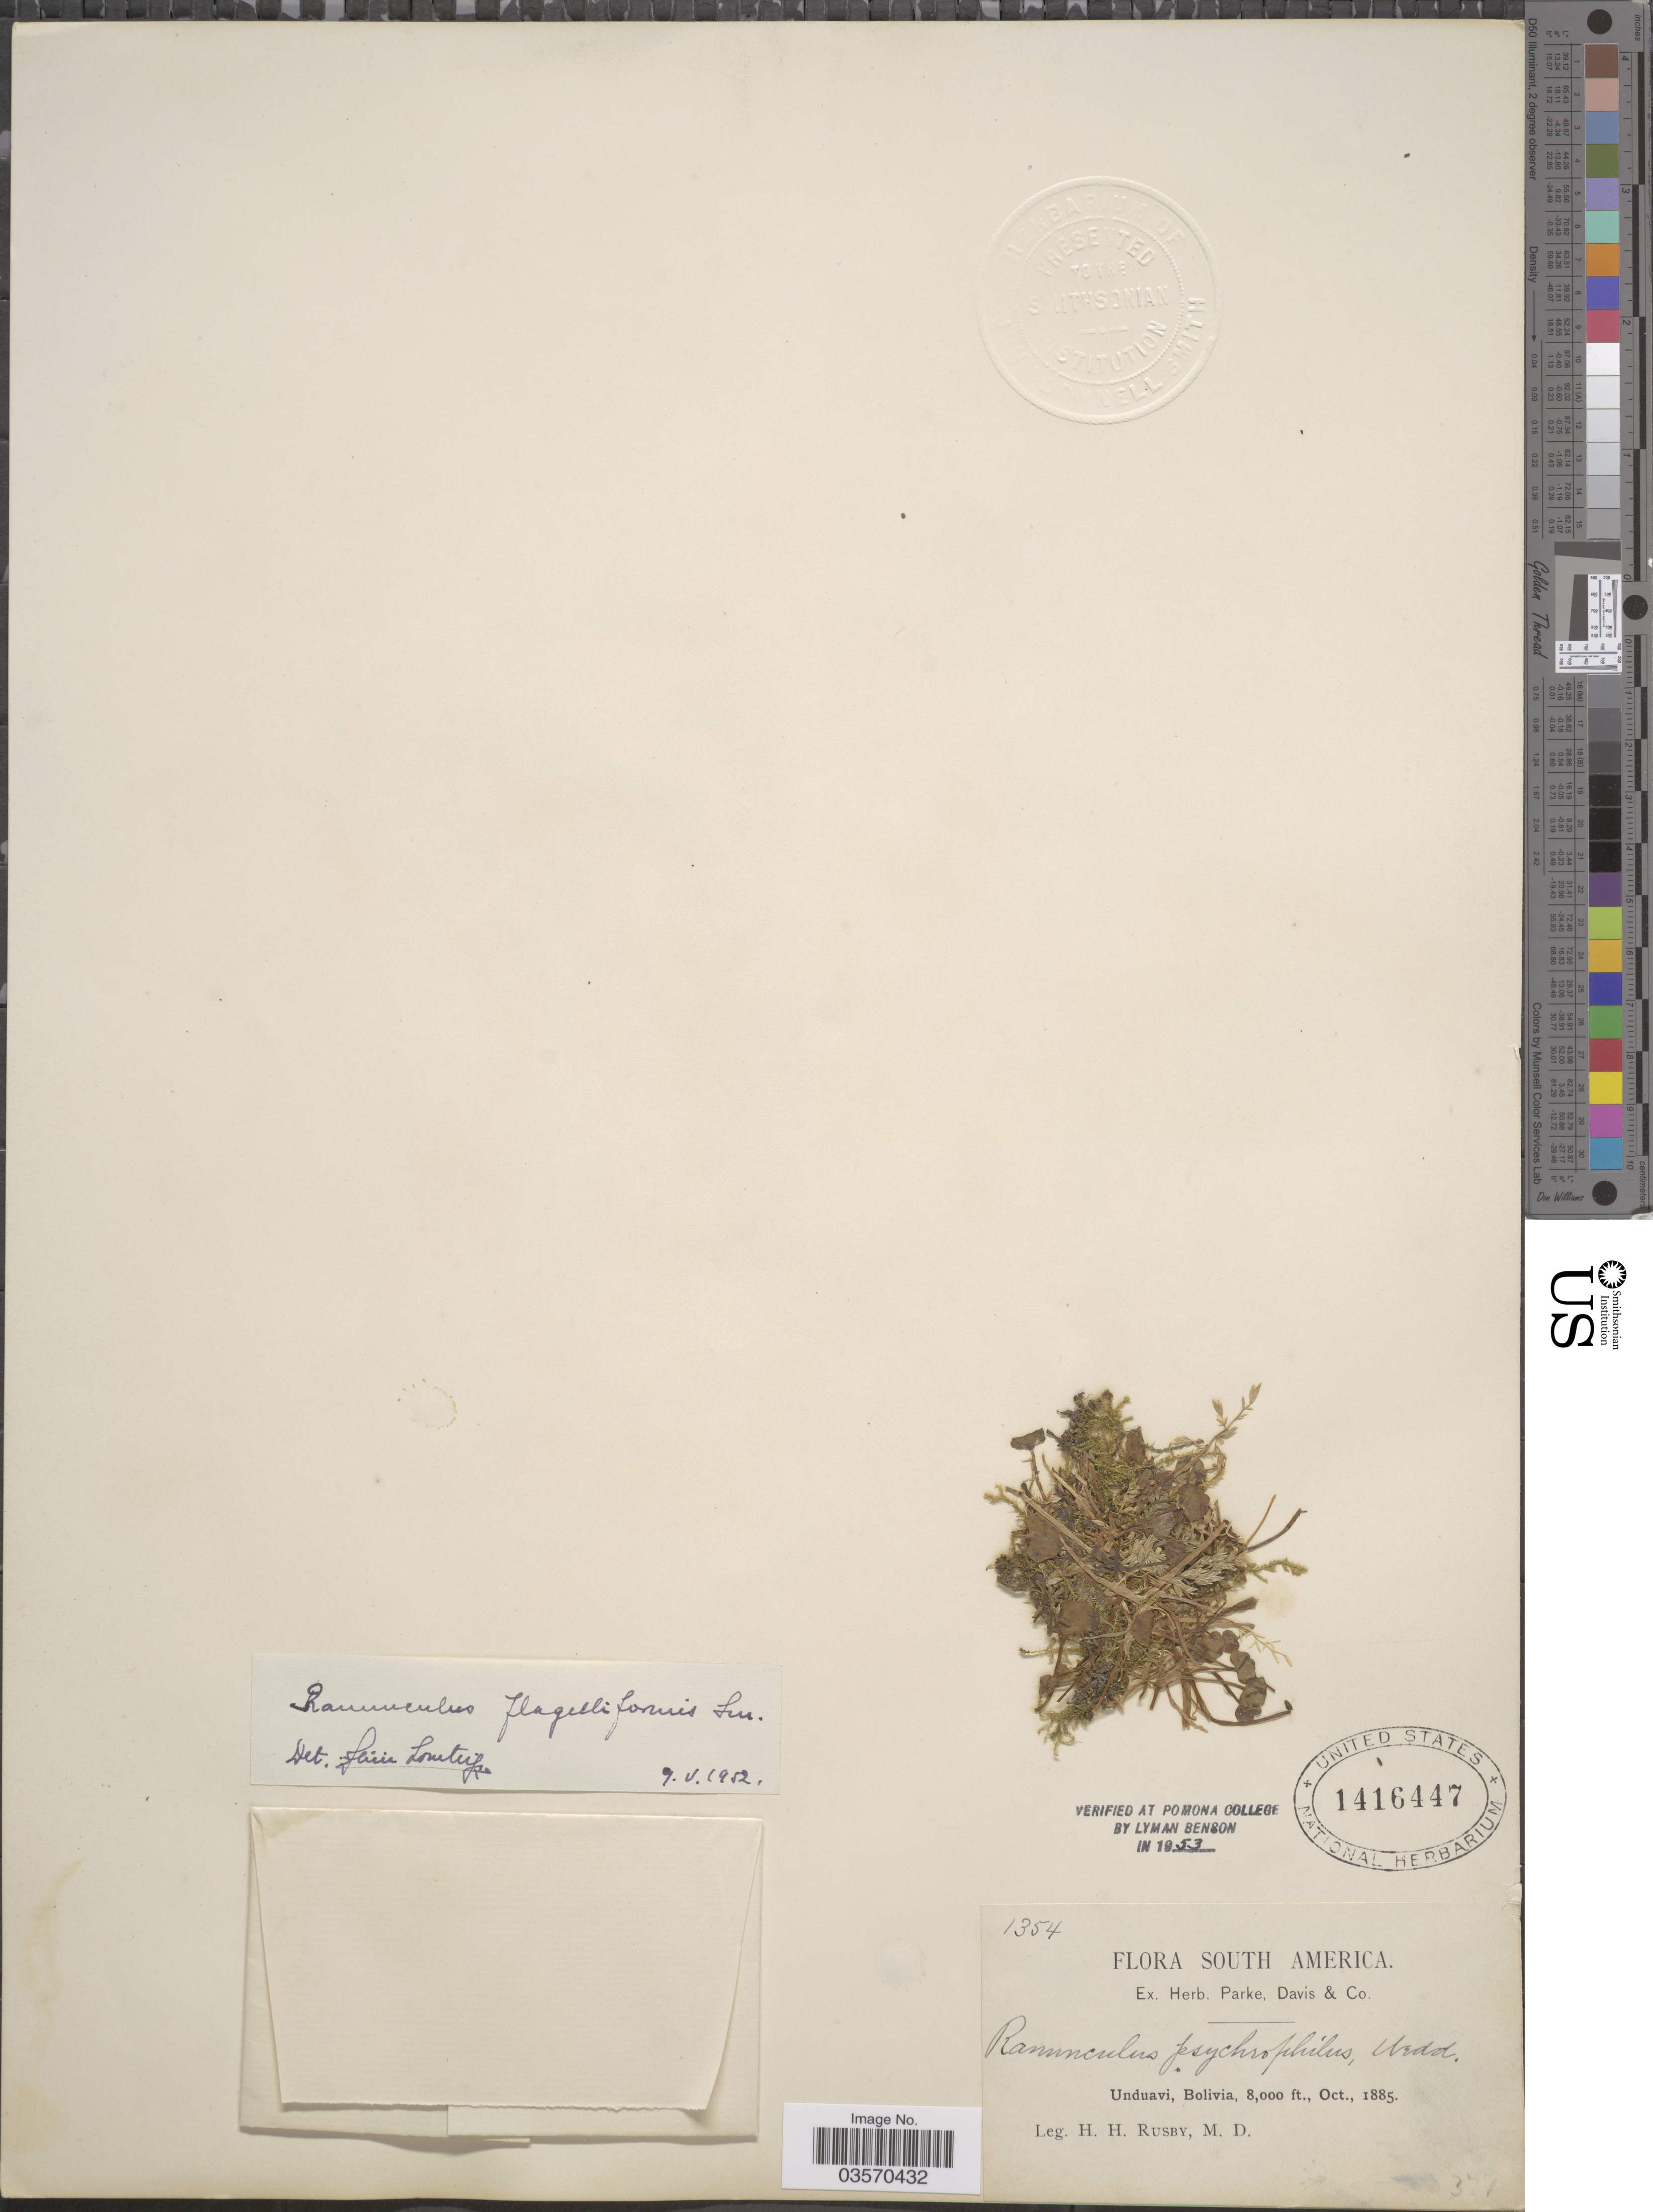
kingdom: Plantae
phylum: Tracheophyta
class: Magnoliopsida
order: Ranunculales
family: Ranunculaceae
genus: Ranunculus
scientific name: Ranunculus flagelliformis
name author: Sm.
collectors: H. H. Rusby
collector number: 1354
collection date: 1885-10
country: Bolivia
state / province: La Paz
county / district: Nor Yungas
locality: Unduavi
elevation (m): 2438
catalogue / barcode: US 1416447